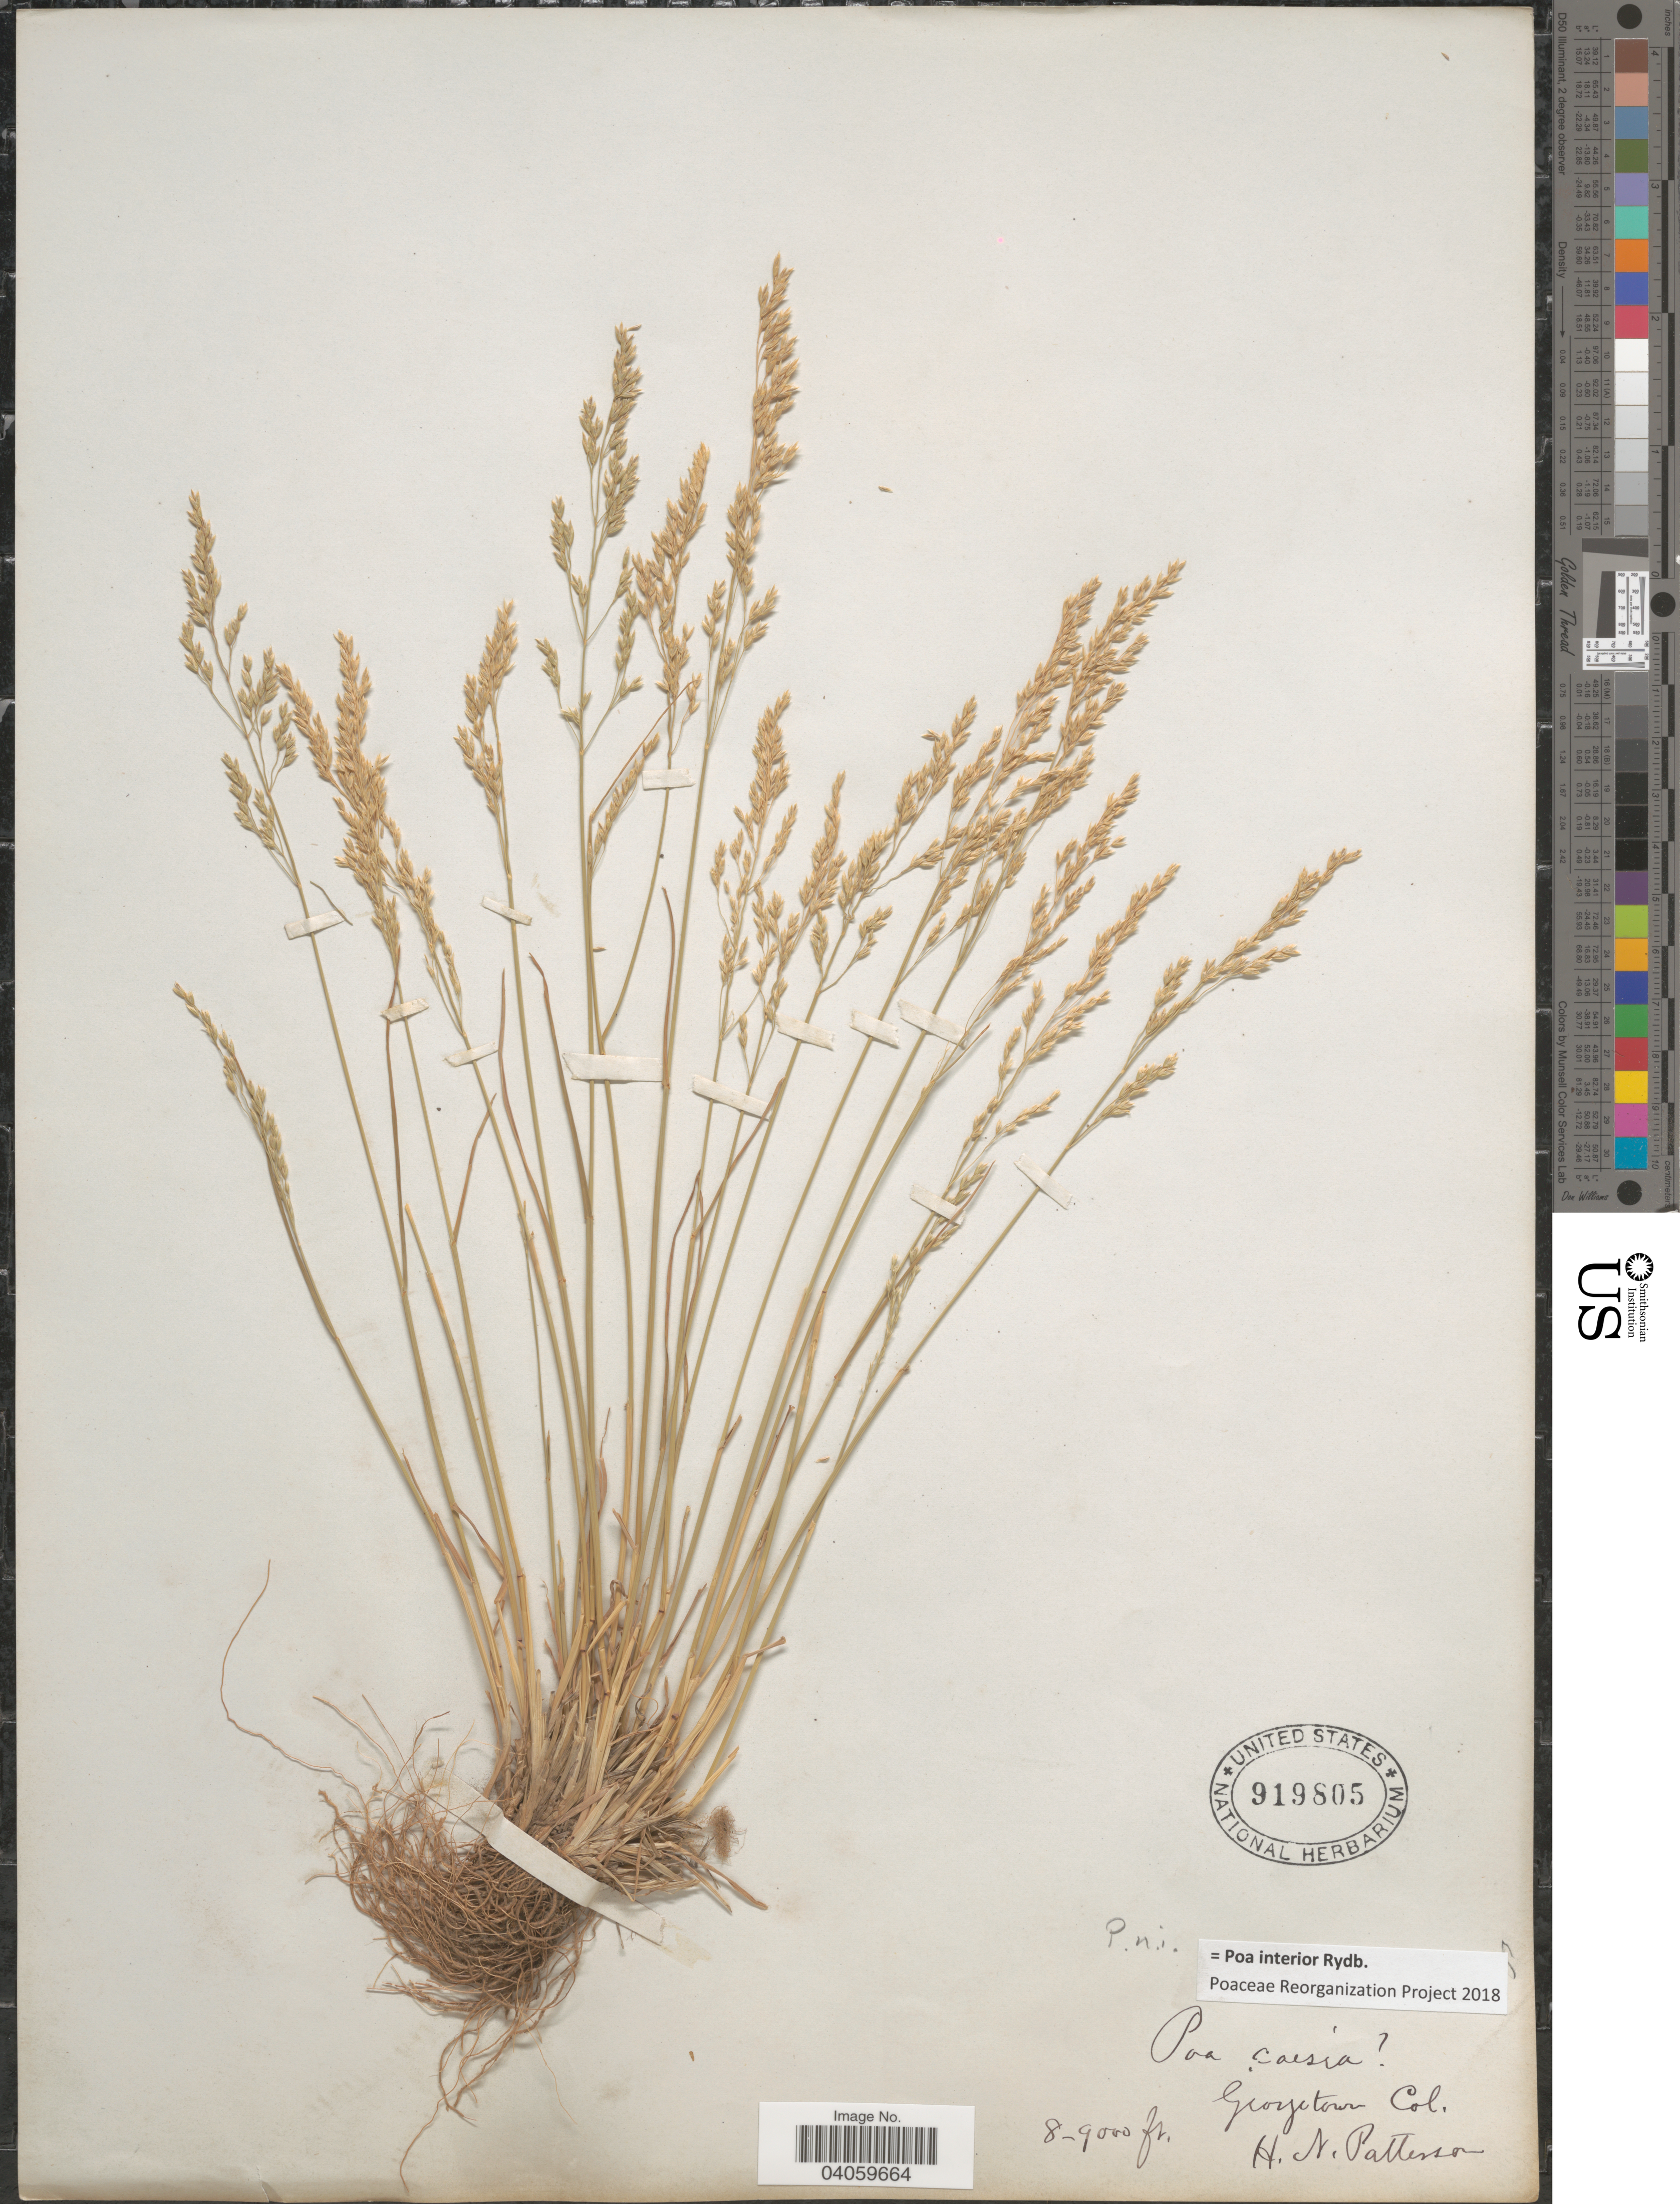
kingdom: Plantae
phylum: Tracheophyta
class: Liliopsida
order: Poales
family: Poaceae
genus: Poa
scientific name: Poa interior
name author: Rydb.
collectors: H. N. Patterson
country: United States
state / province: Colorado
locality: Georgetown.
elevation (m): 2438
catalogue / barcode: US 919805